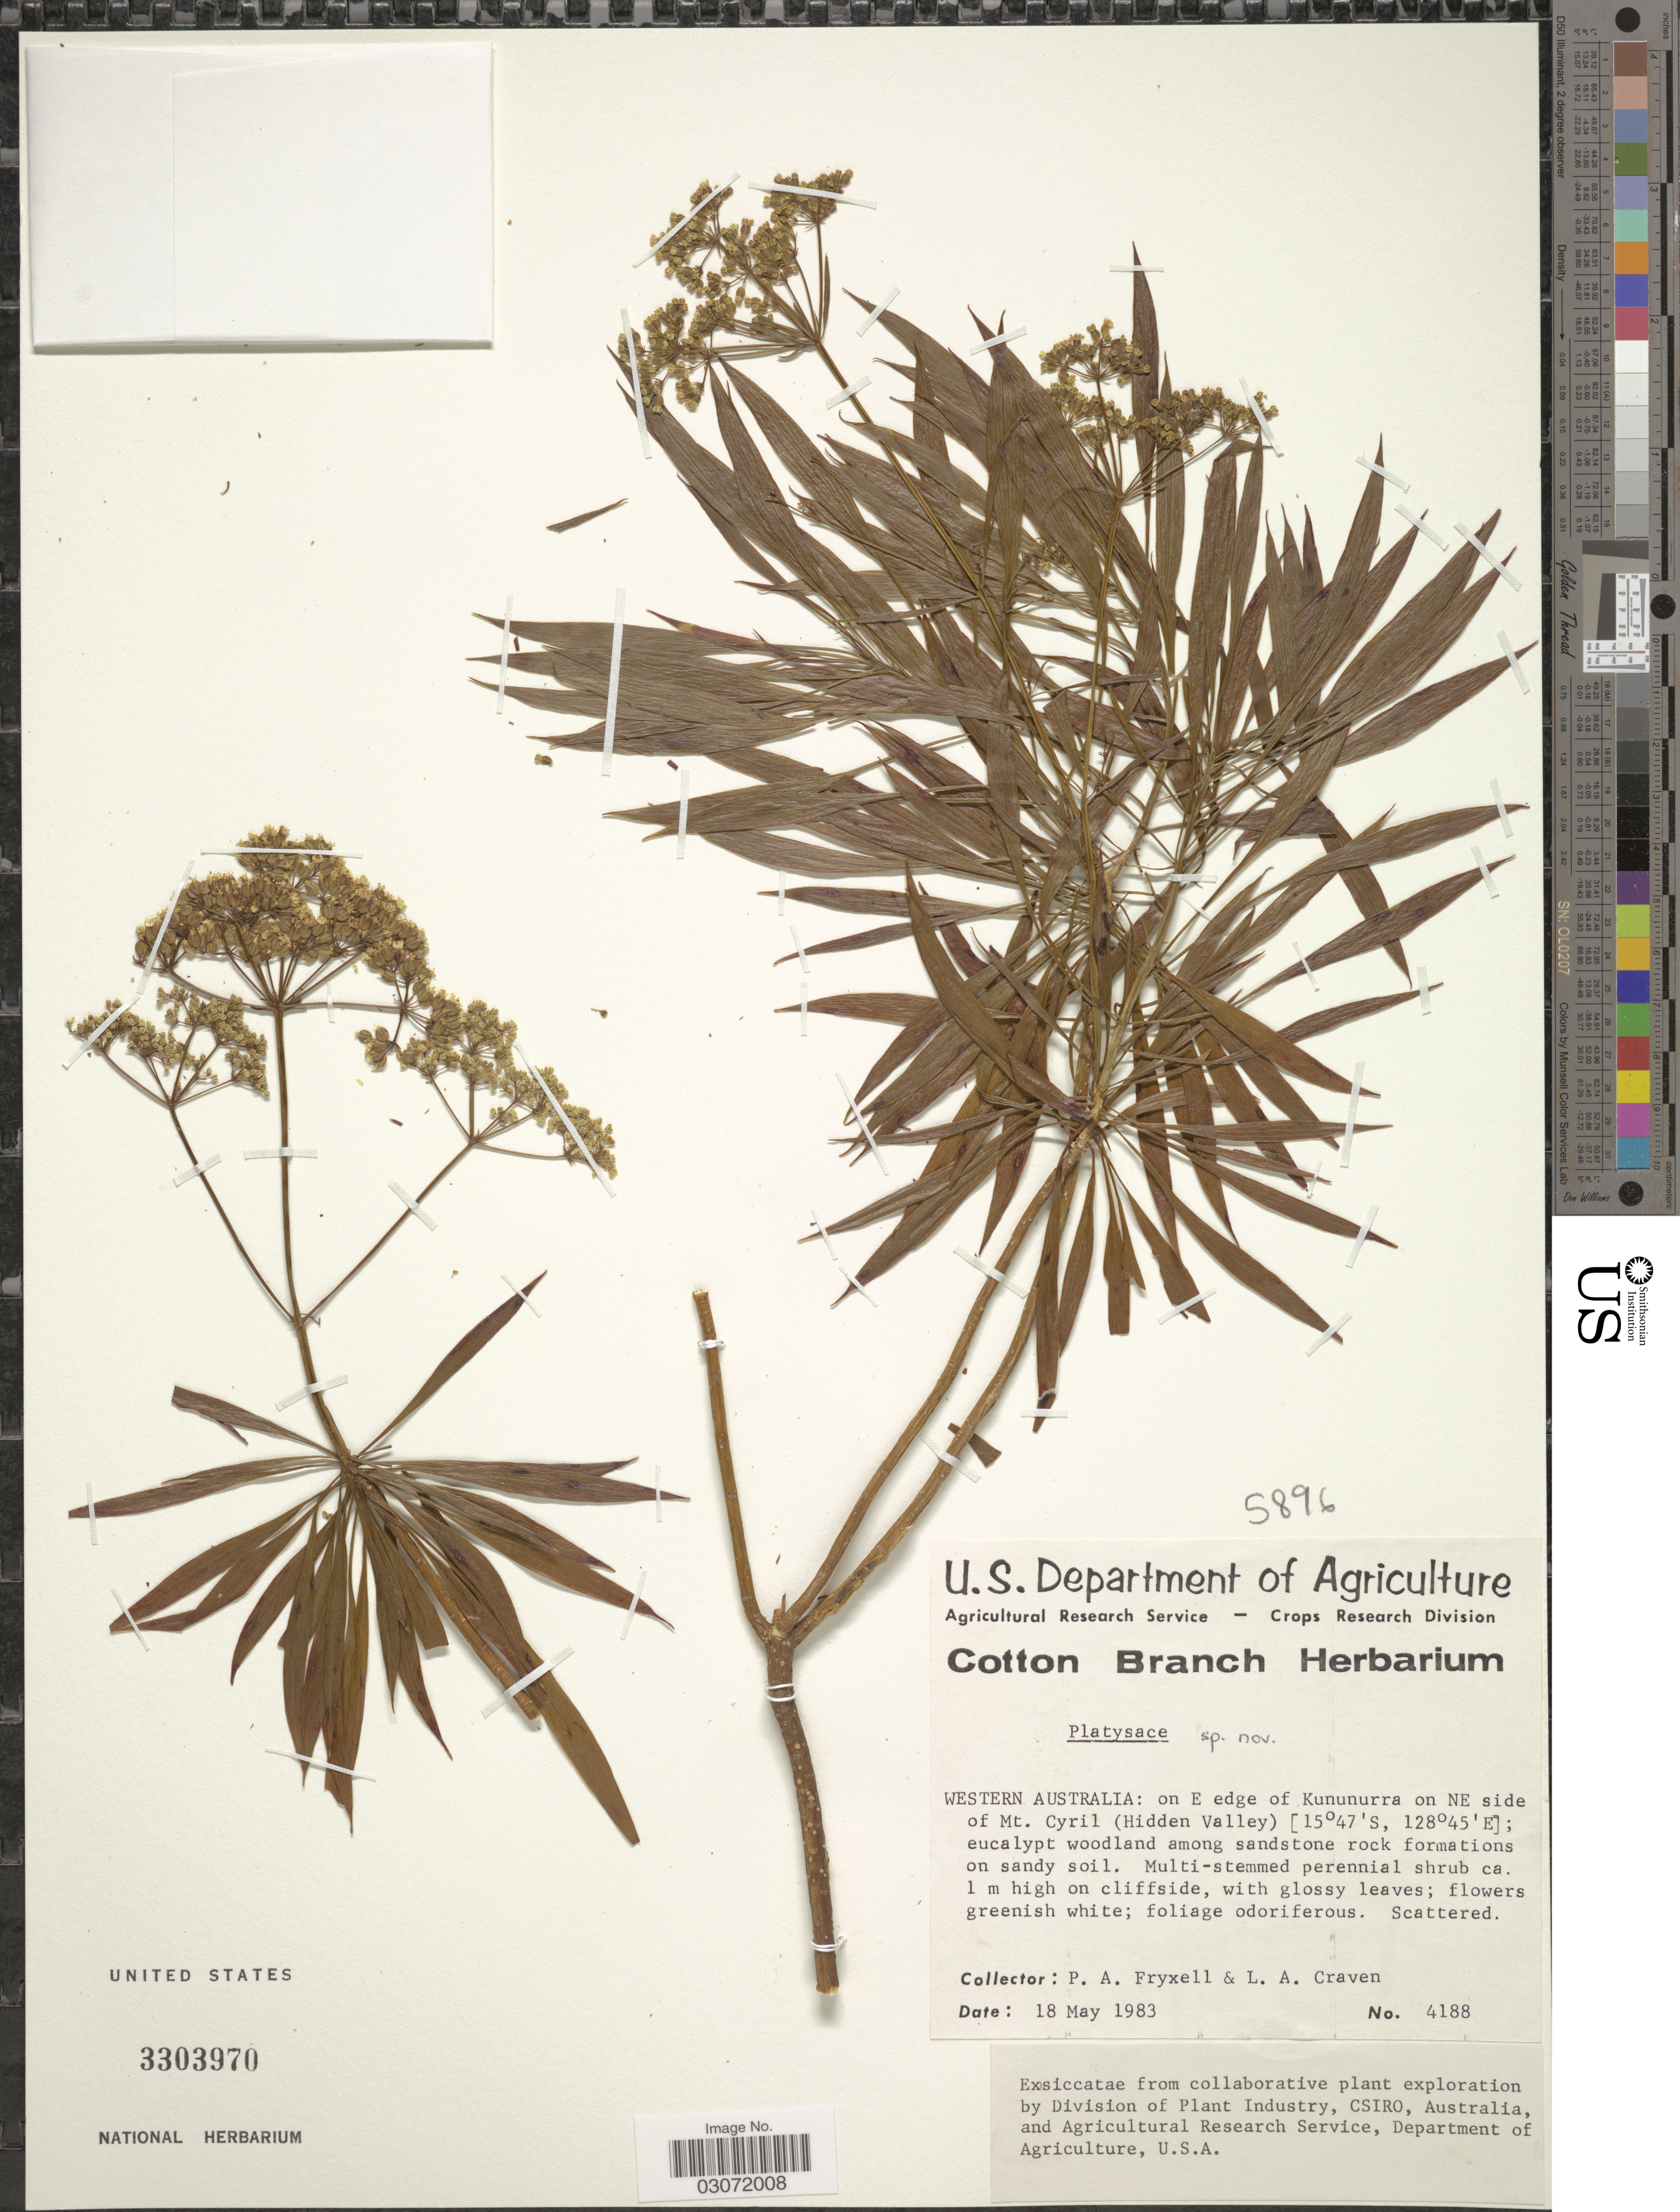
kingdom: Plantae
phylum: Tracheophyta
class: Magnoliopsida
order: Apiales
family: Apiaceae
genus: Platysace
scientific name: Platysace sp.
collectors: P. A. Fryxell & L. A. Craven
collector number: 4188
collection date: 1983-05-18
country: Australia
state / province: Western Australia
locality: On E edge of Kununurra on NE side of Mt. Cyril (Hidden Valley).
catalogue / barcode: US 3303970